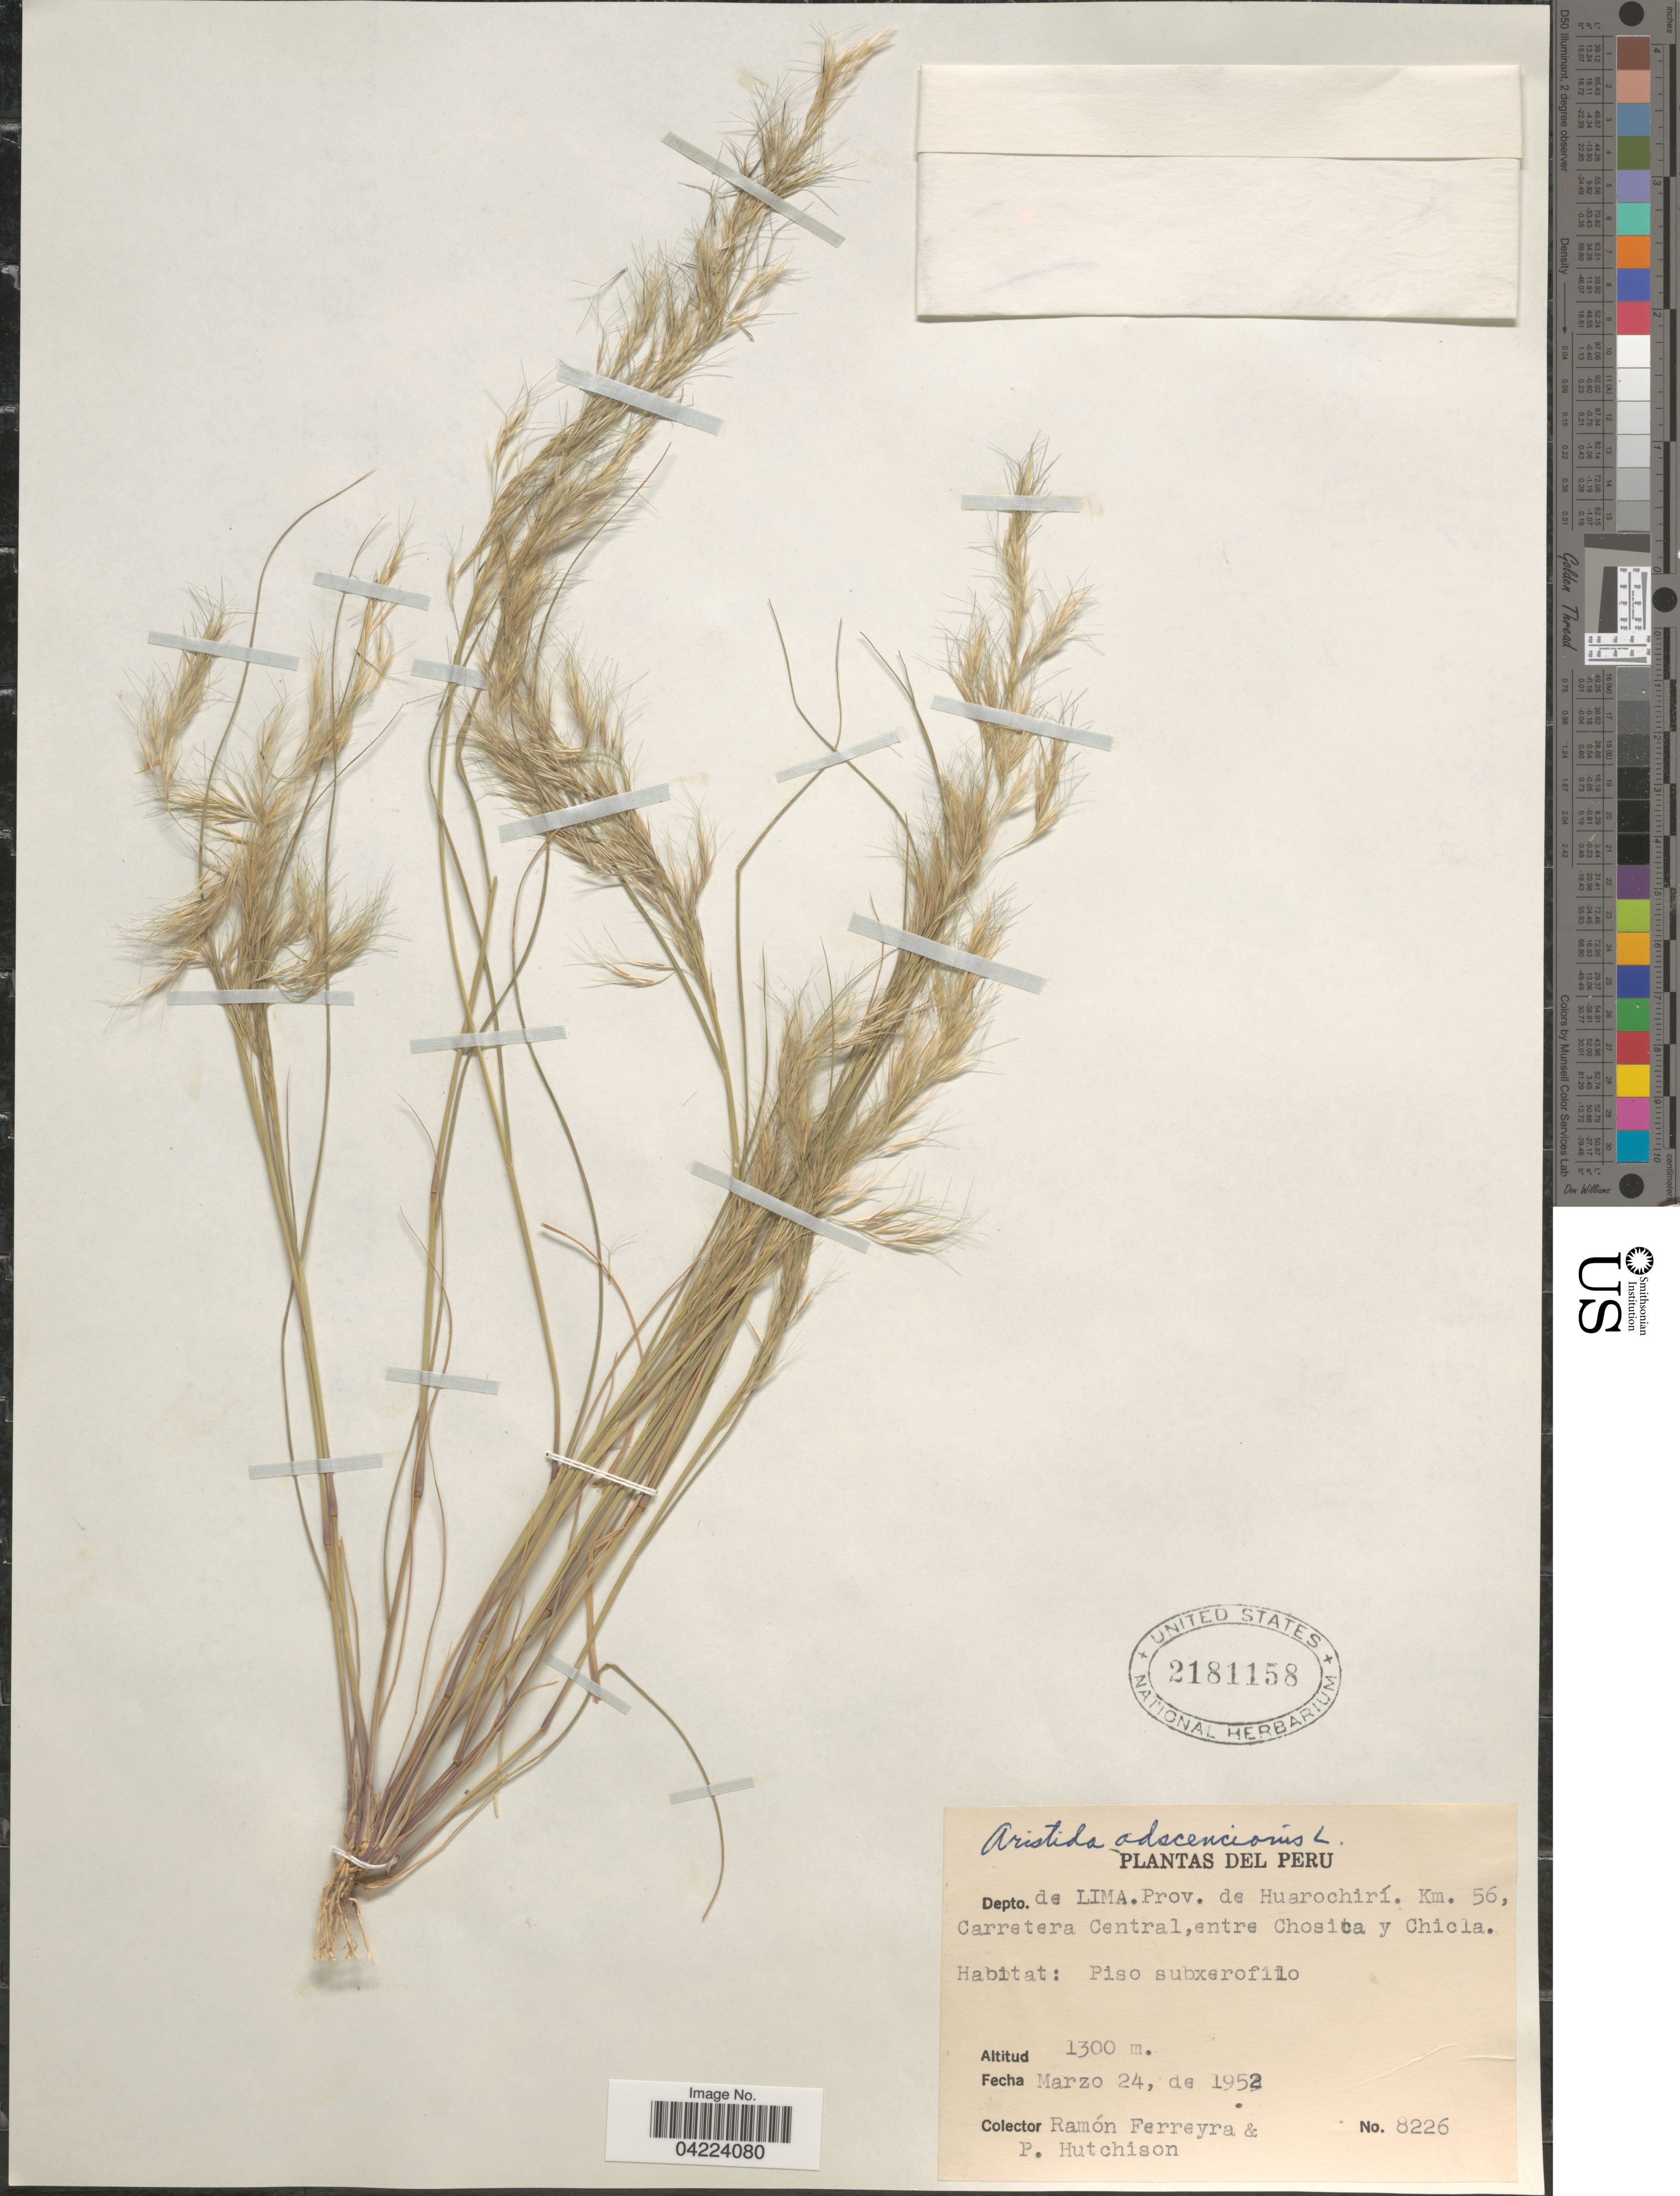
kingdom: Plantae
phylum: Tracheophyta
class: Liliopsida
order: Poales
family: Poaceae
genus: Aristida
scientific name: Aristida adscensionis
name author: L.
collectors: R. A. Ferreyra & P. C. Hutchison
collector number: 8226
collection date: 1952-03-24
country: Peru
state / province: Lima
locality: Depto. de Lima. Prov. de Huarochirí, Km. 56, Carretera Central, entre Chosica y Chicla.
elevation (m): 1300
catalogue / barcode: US 2181158